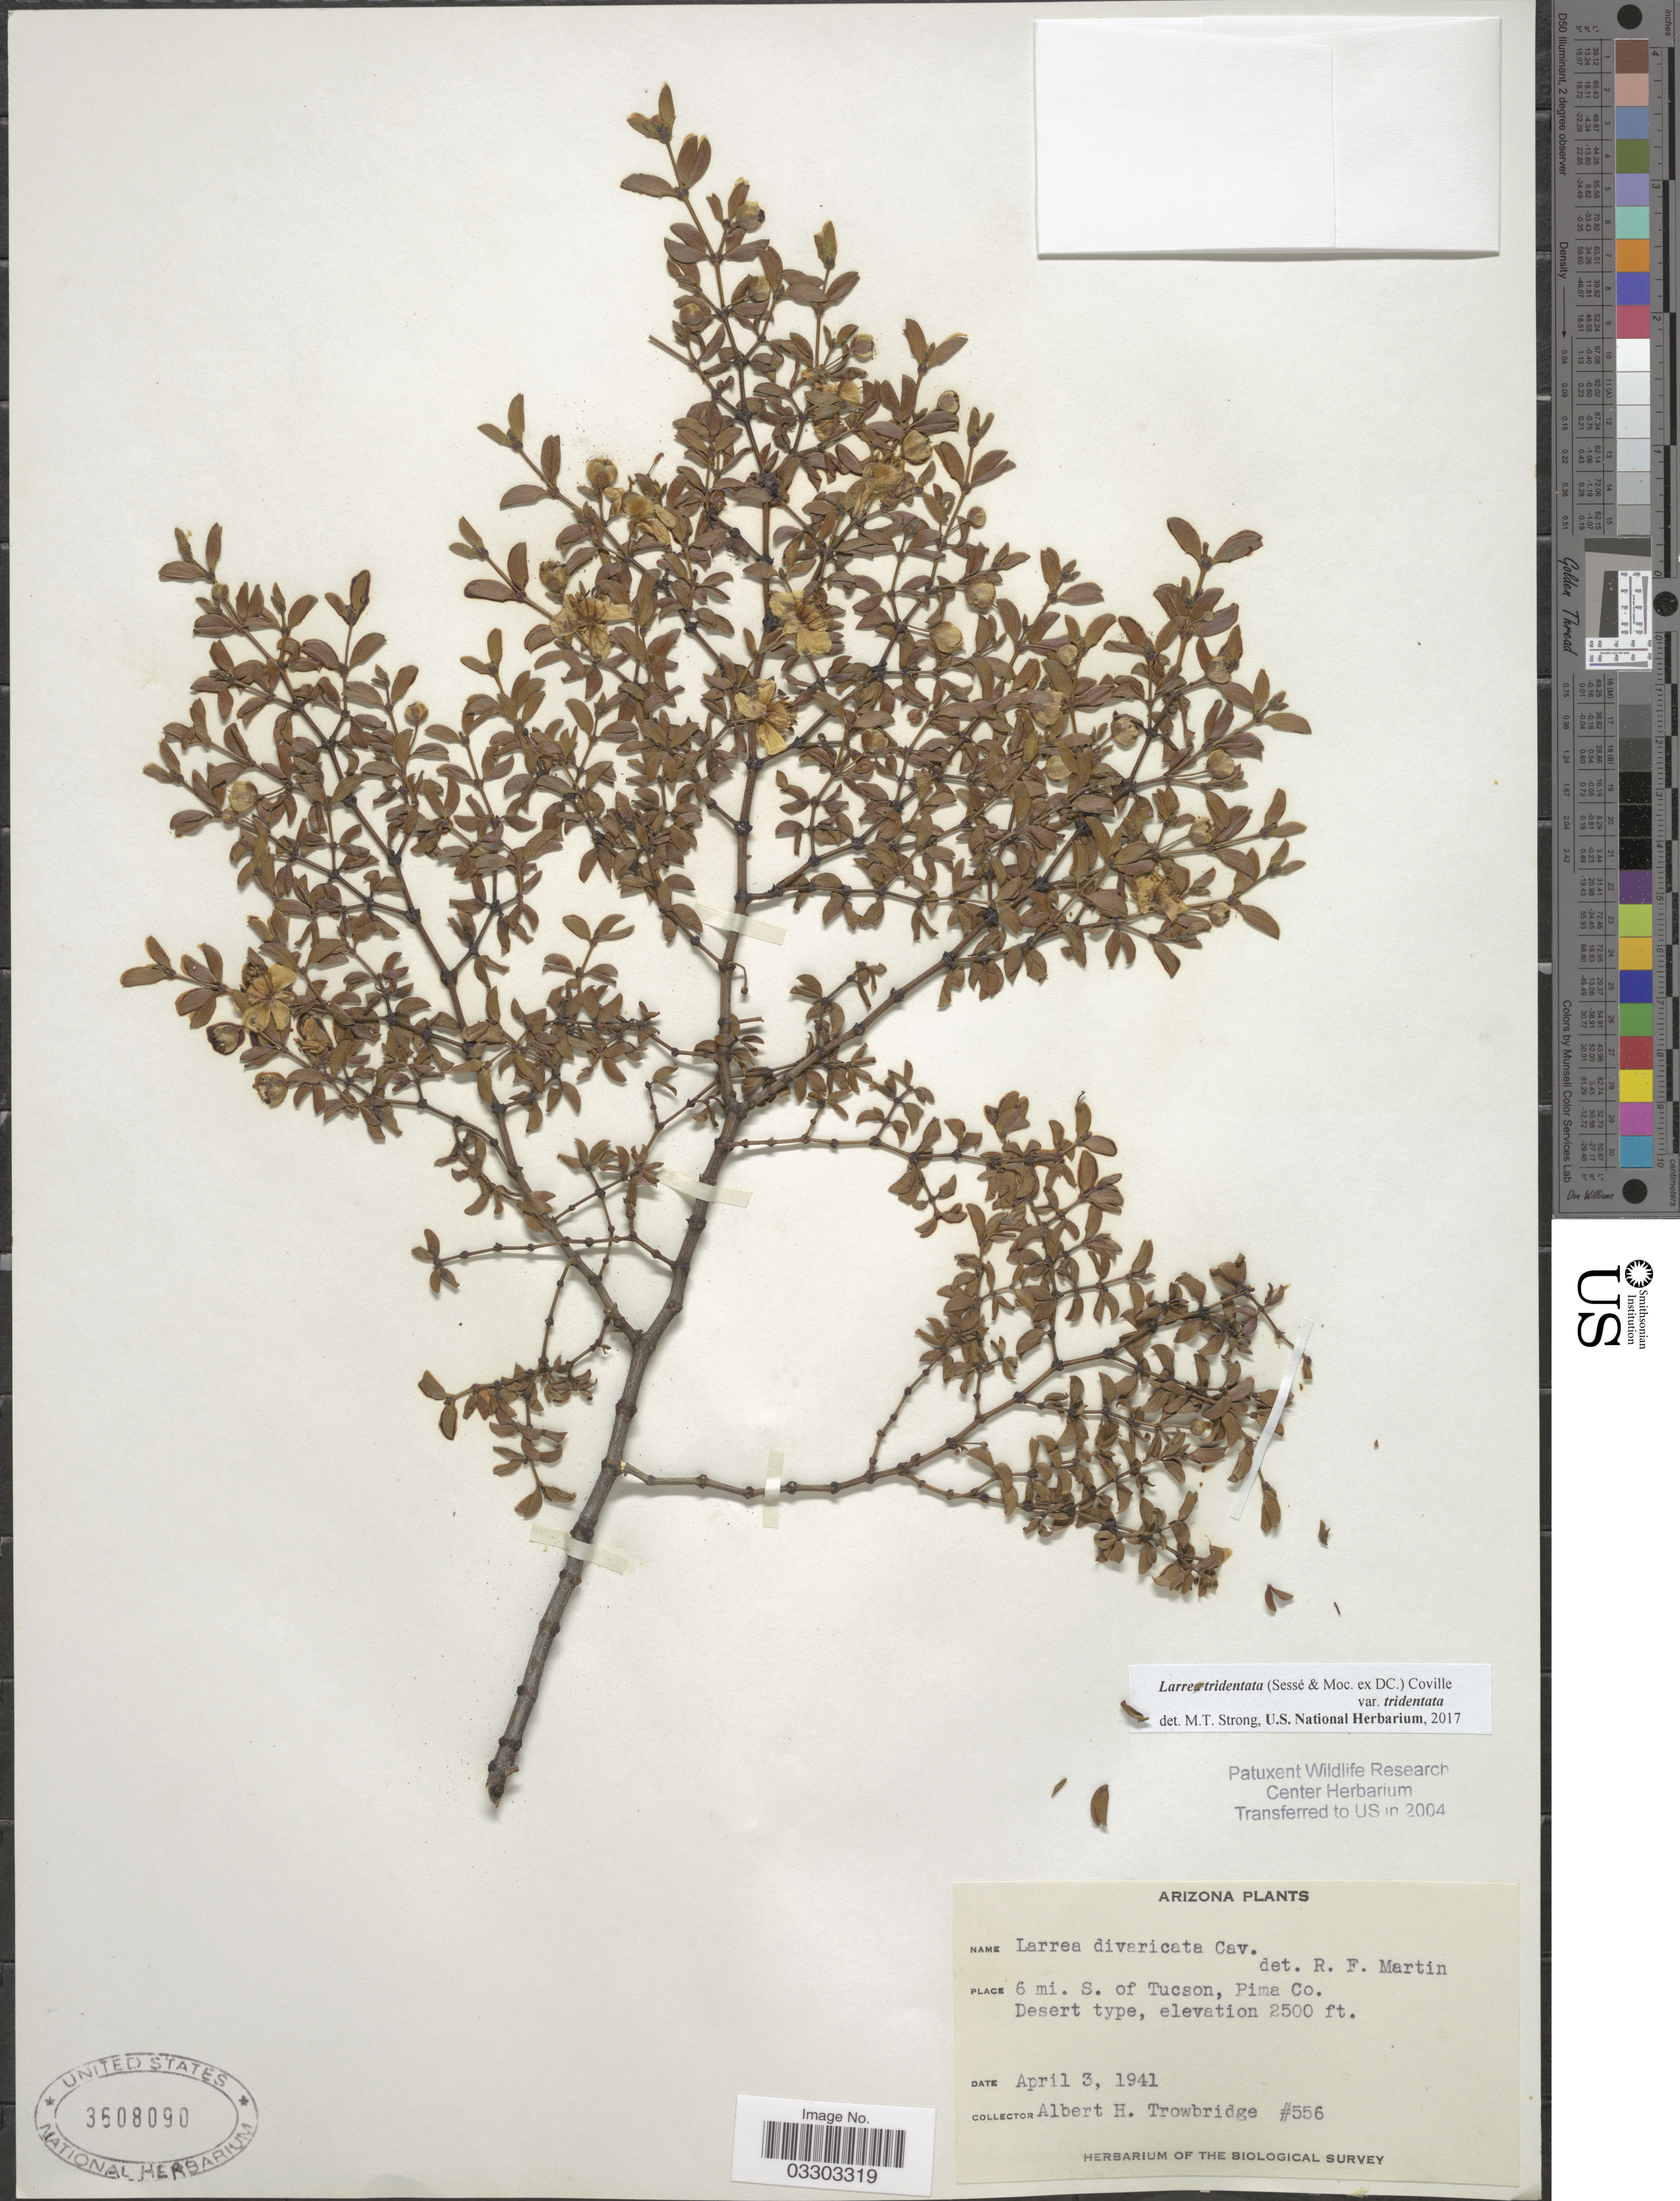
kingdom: Plantae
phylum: Tracheophyta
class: Magnoliopsida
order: Zygophyllales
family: Zygophyllaceae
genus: Larrea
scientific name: Larrea tridentata var. tridentata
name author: (Sessé & Moc. ex DC.) Coville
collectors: A. H. Trowbridge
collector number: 556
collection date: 1941-04-03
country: United States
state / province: Arizona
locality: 6 mi. S. of Tucson, Pima Co. Desert type.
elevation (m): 762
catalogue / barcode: US 3608090